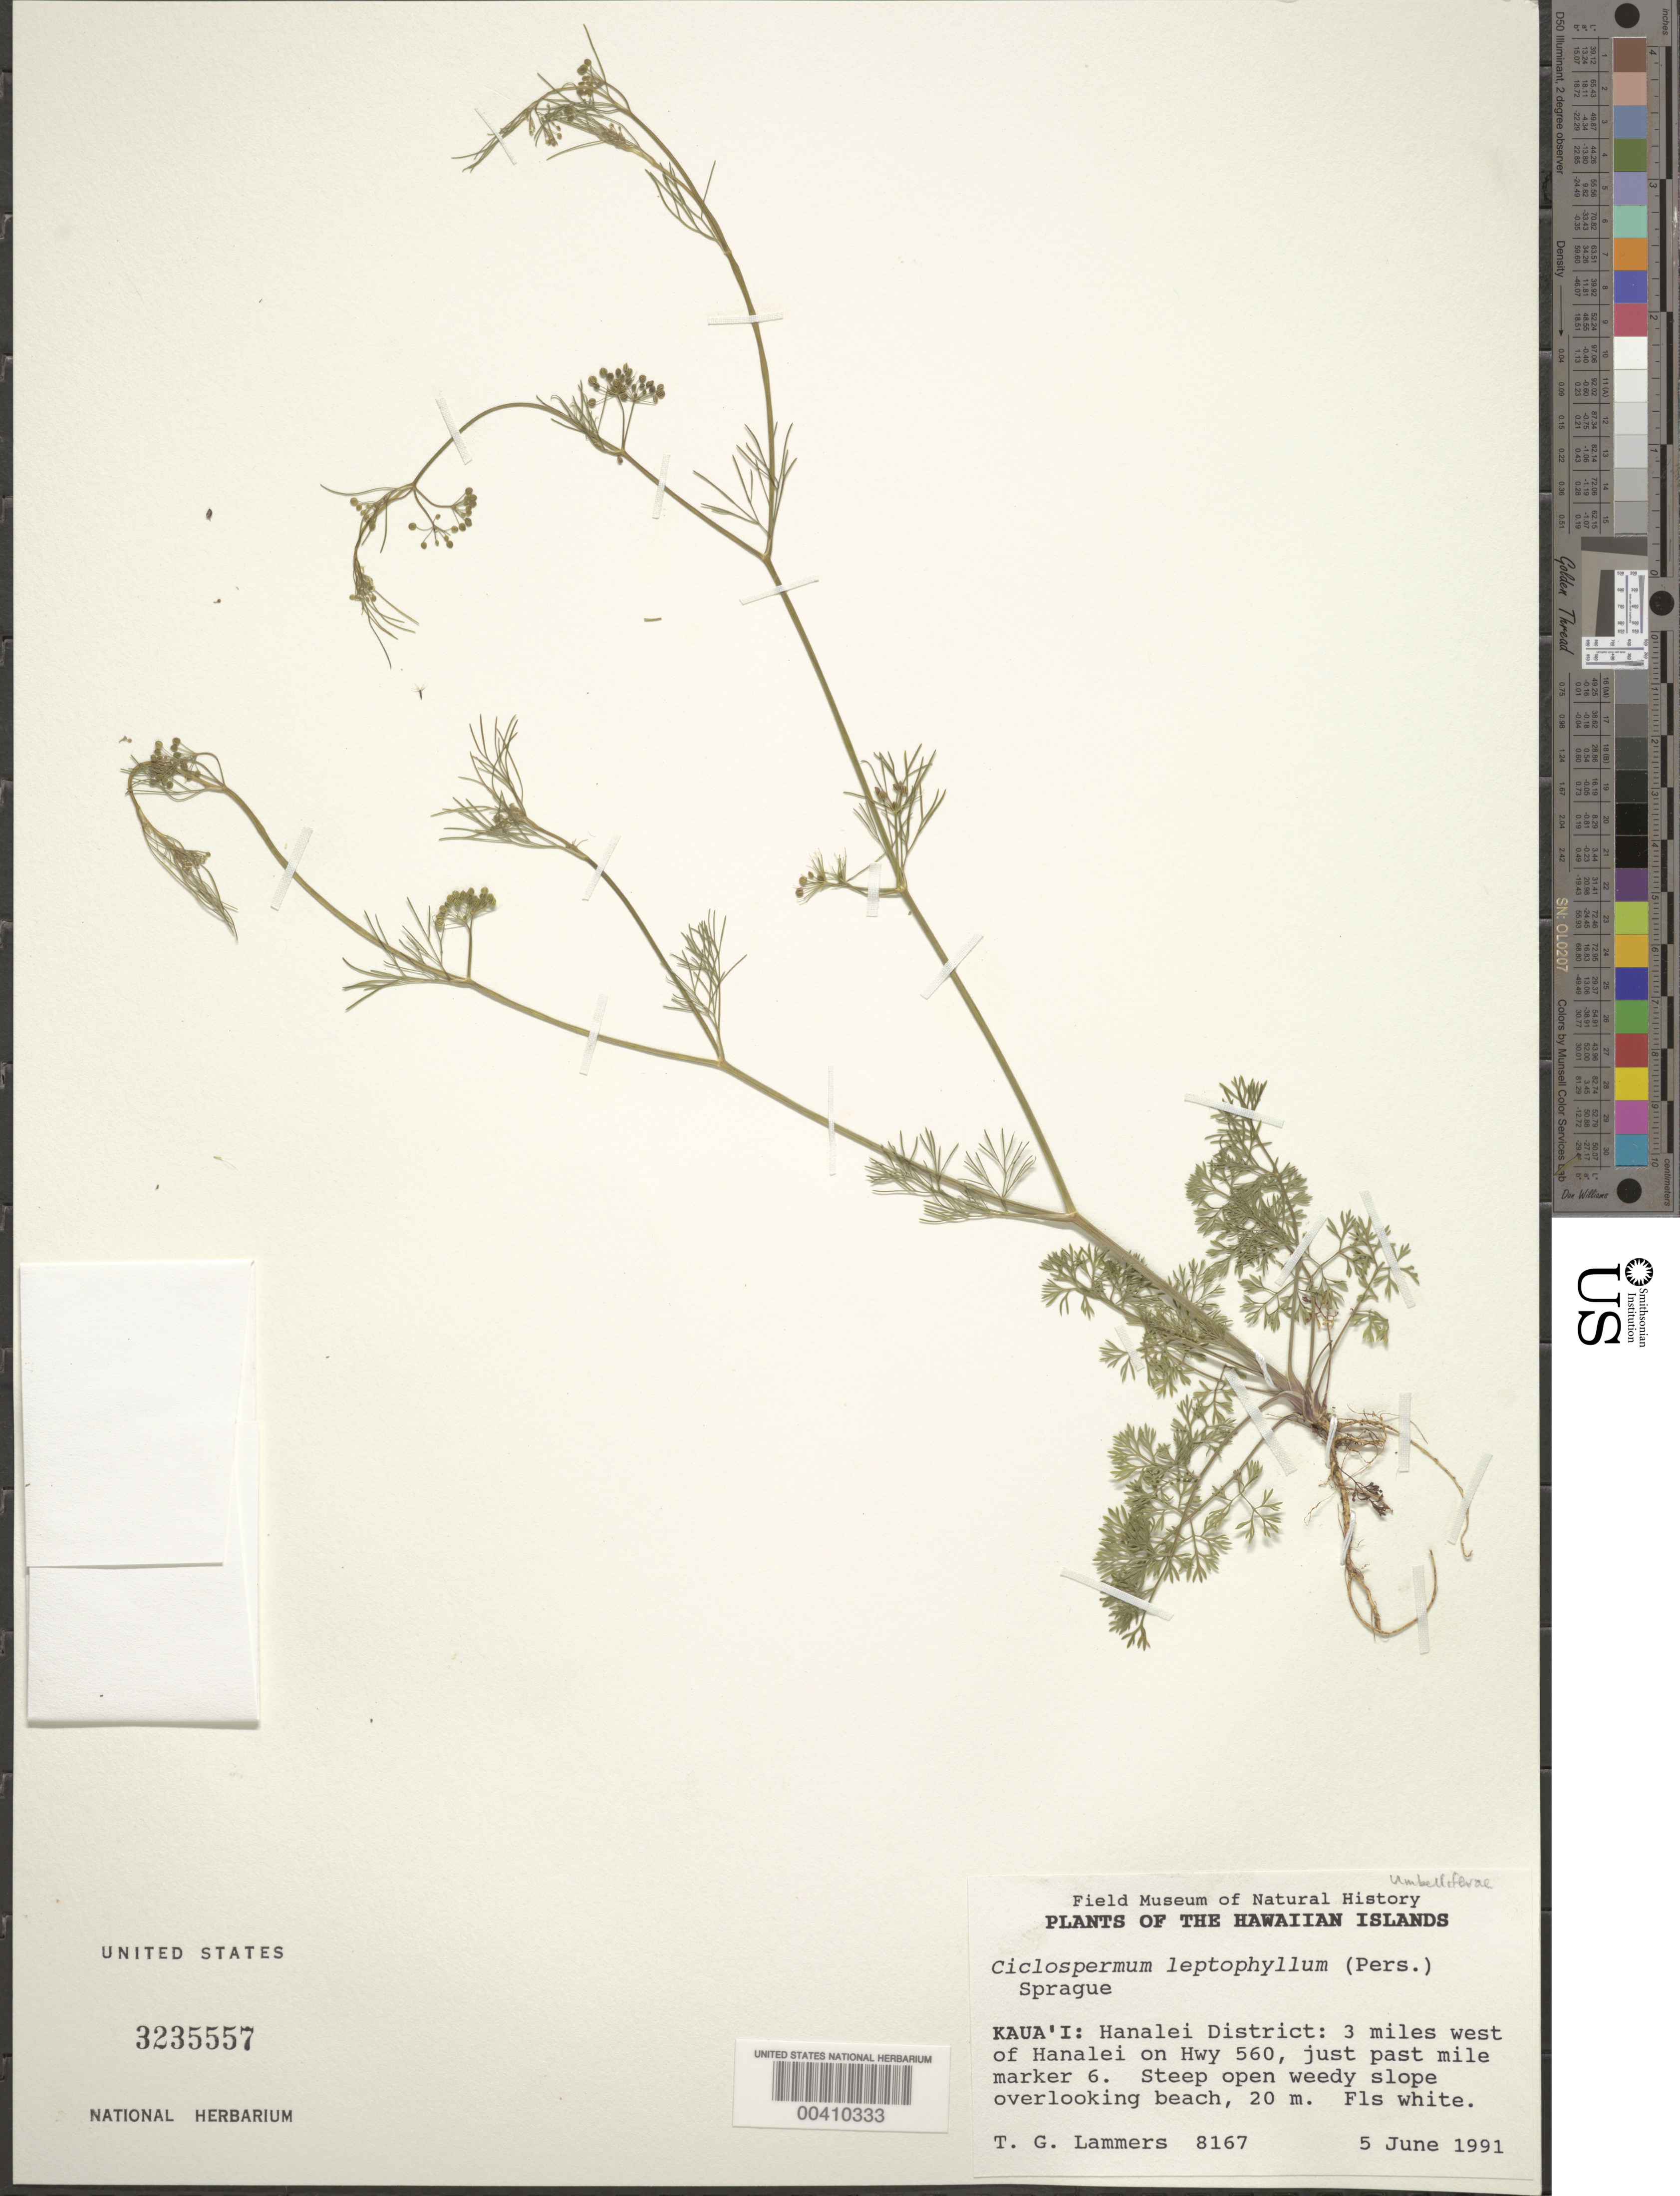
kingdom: Plantae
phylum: Tracheophyta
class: Magnoliopsida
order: Apiales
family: Apiaceae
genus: Cyclospermum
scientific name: Cyclospermum leptophyllum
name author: (Pers.) Sprague ex Britton & P. Wilson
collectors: T. G. Lammers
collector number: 8167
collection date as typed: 5 Jun 1991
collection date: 1991-06-05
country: United States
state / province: Hawaii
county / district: Kauai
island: Kaua'i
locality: Hanalei Dist: 3 mi W of Hanalei on Hwy 560, just past mi marker 6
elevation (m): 20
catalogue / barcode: US 3235557